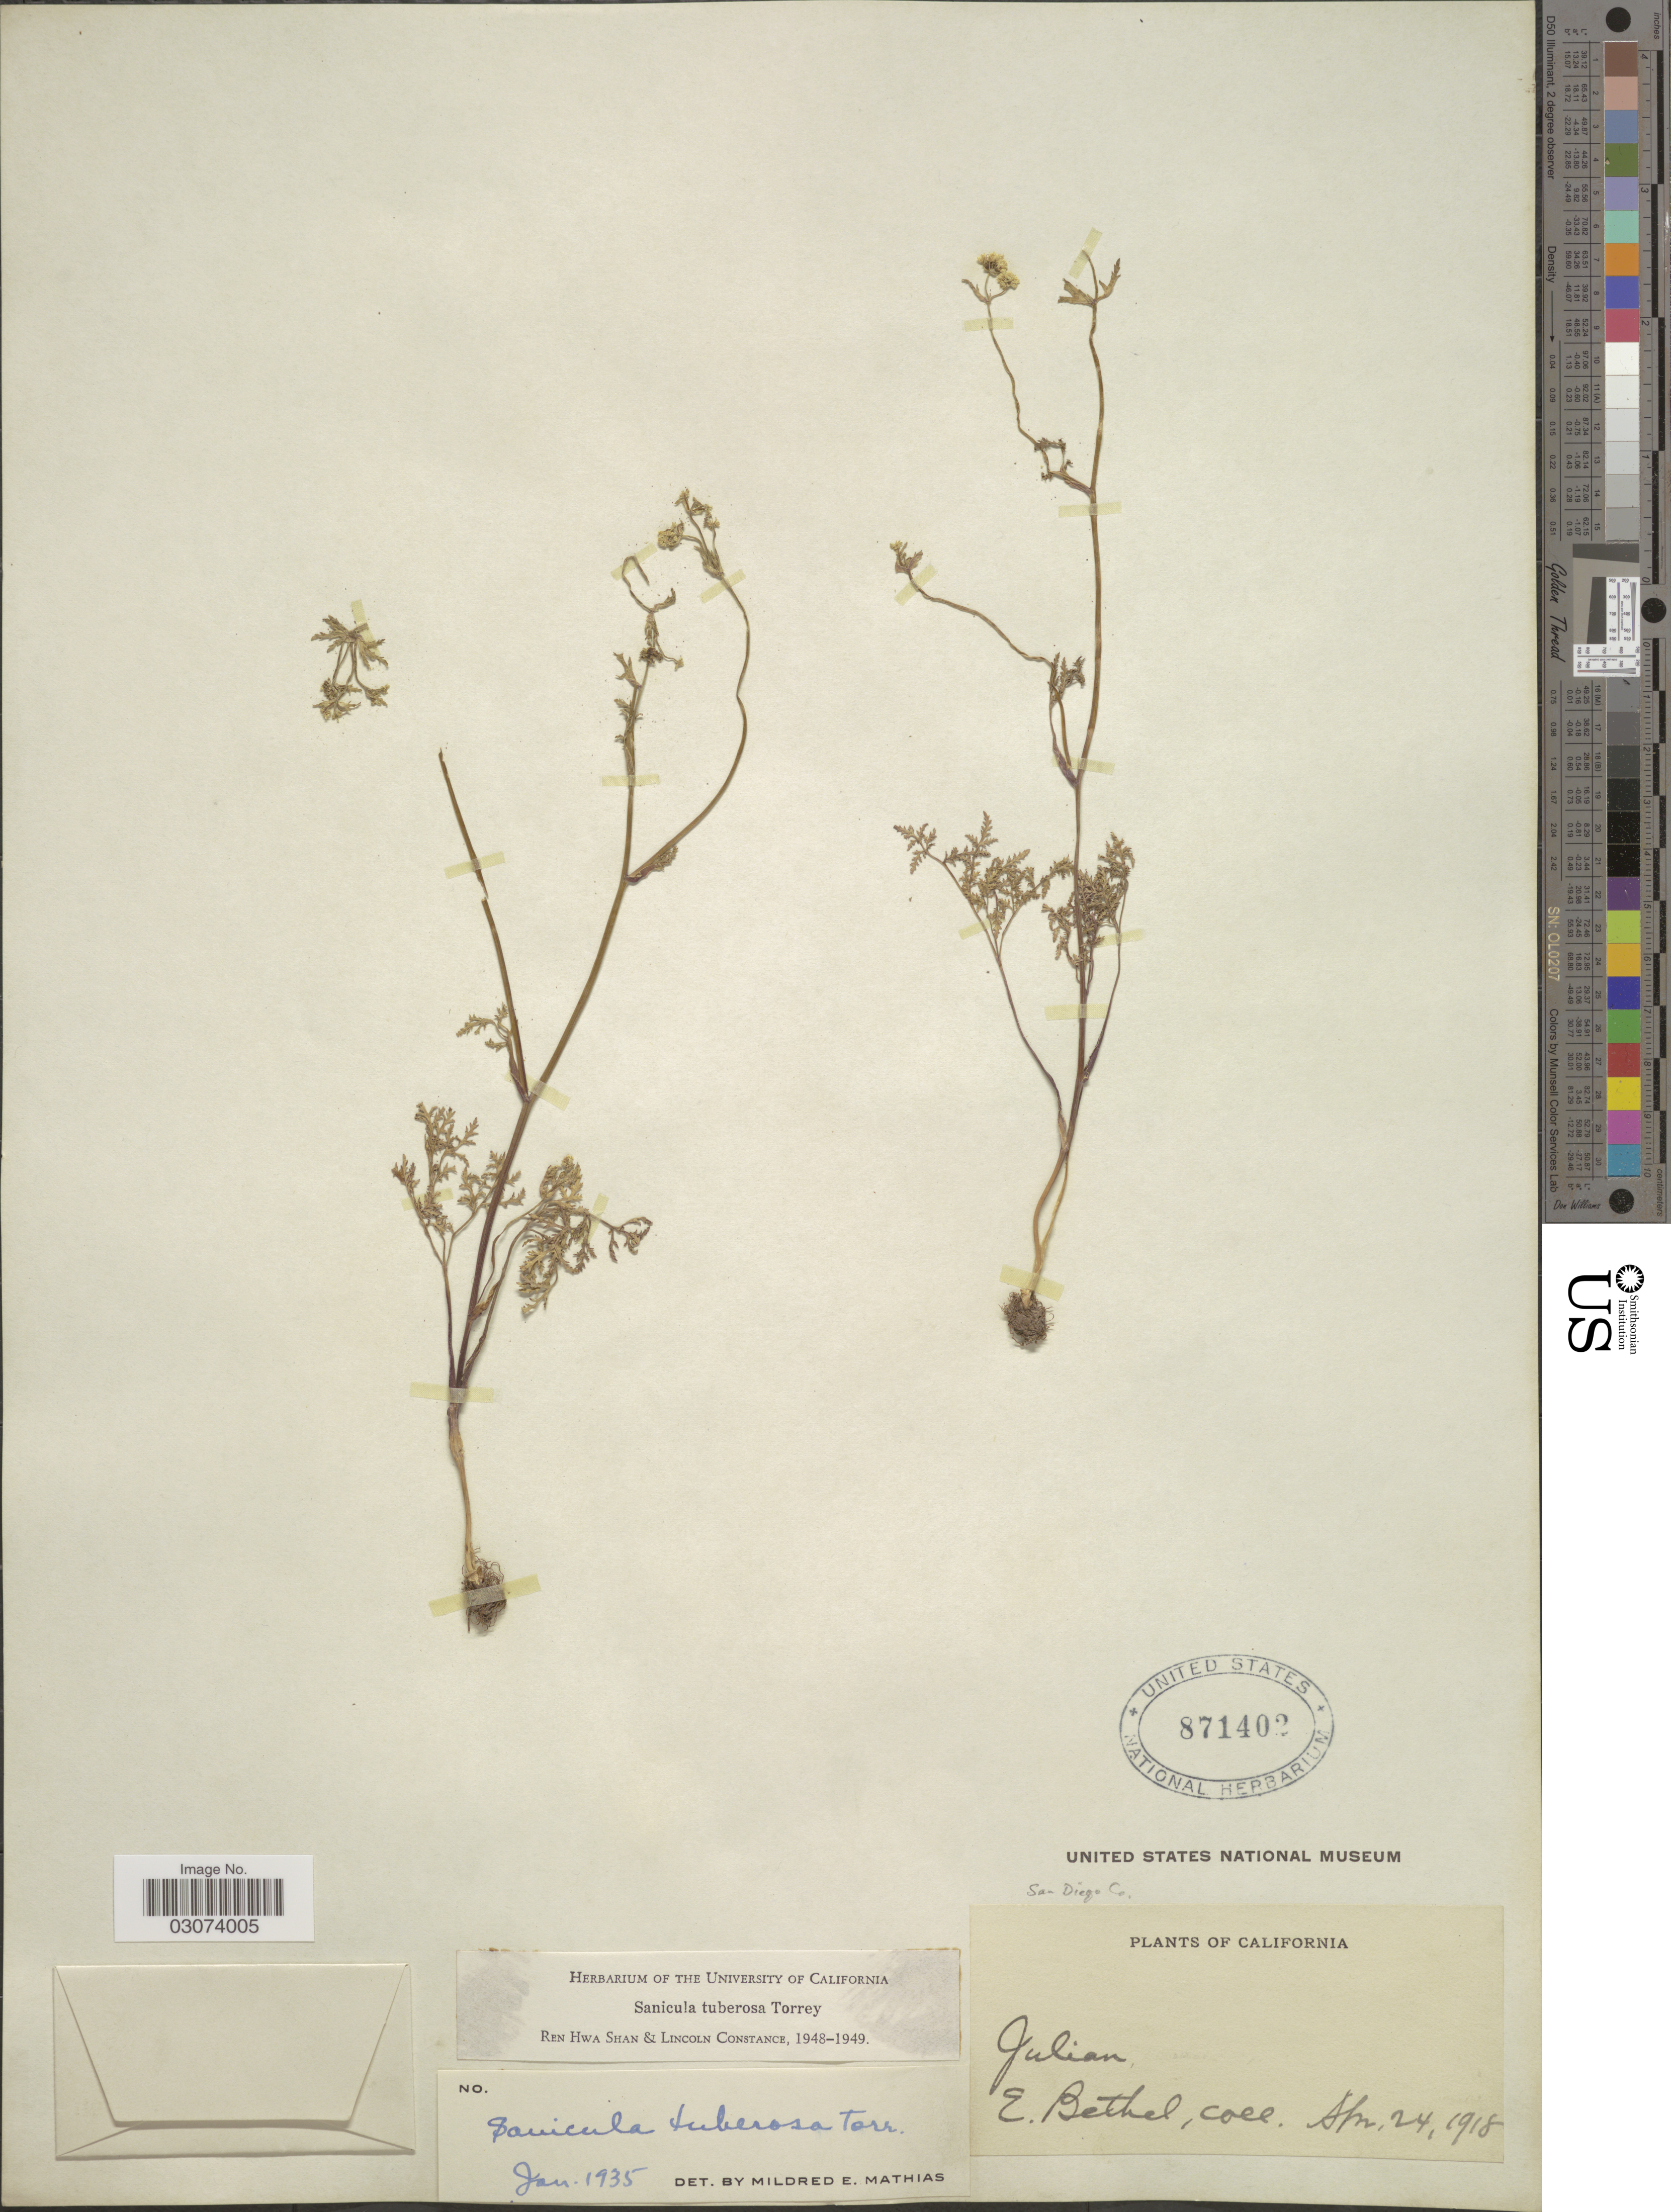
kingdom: Plantae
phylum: Tracheophyta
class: Magnoliopsida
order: Apiales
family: Apiaceae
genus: Sanicula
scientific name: Sanicula tuberosa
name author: Torr.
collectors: E. Bethel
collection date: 1918-04-24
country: United States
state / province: California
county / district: San Diego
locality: Julian. San Diego co.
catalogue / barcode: US 871402